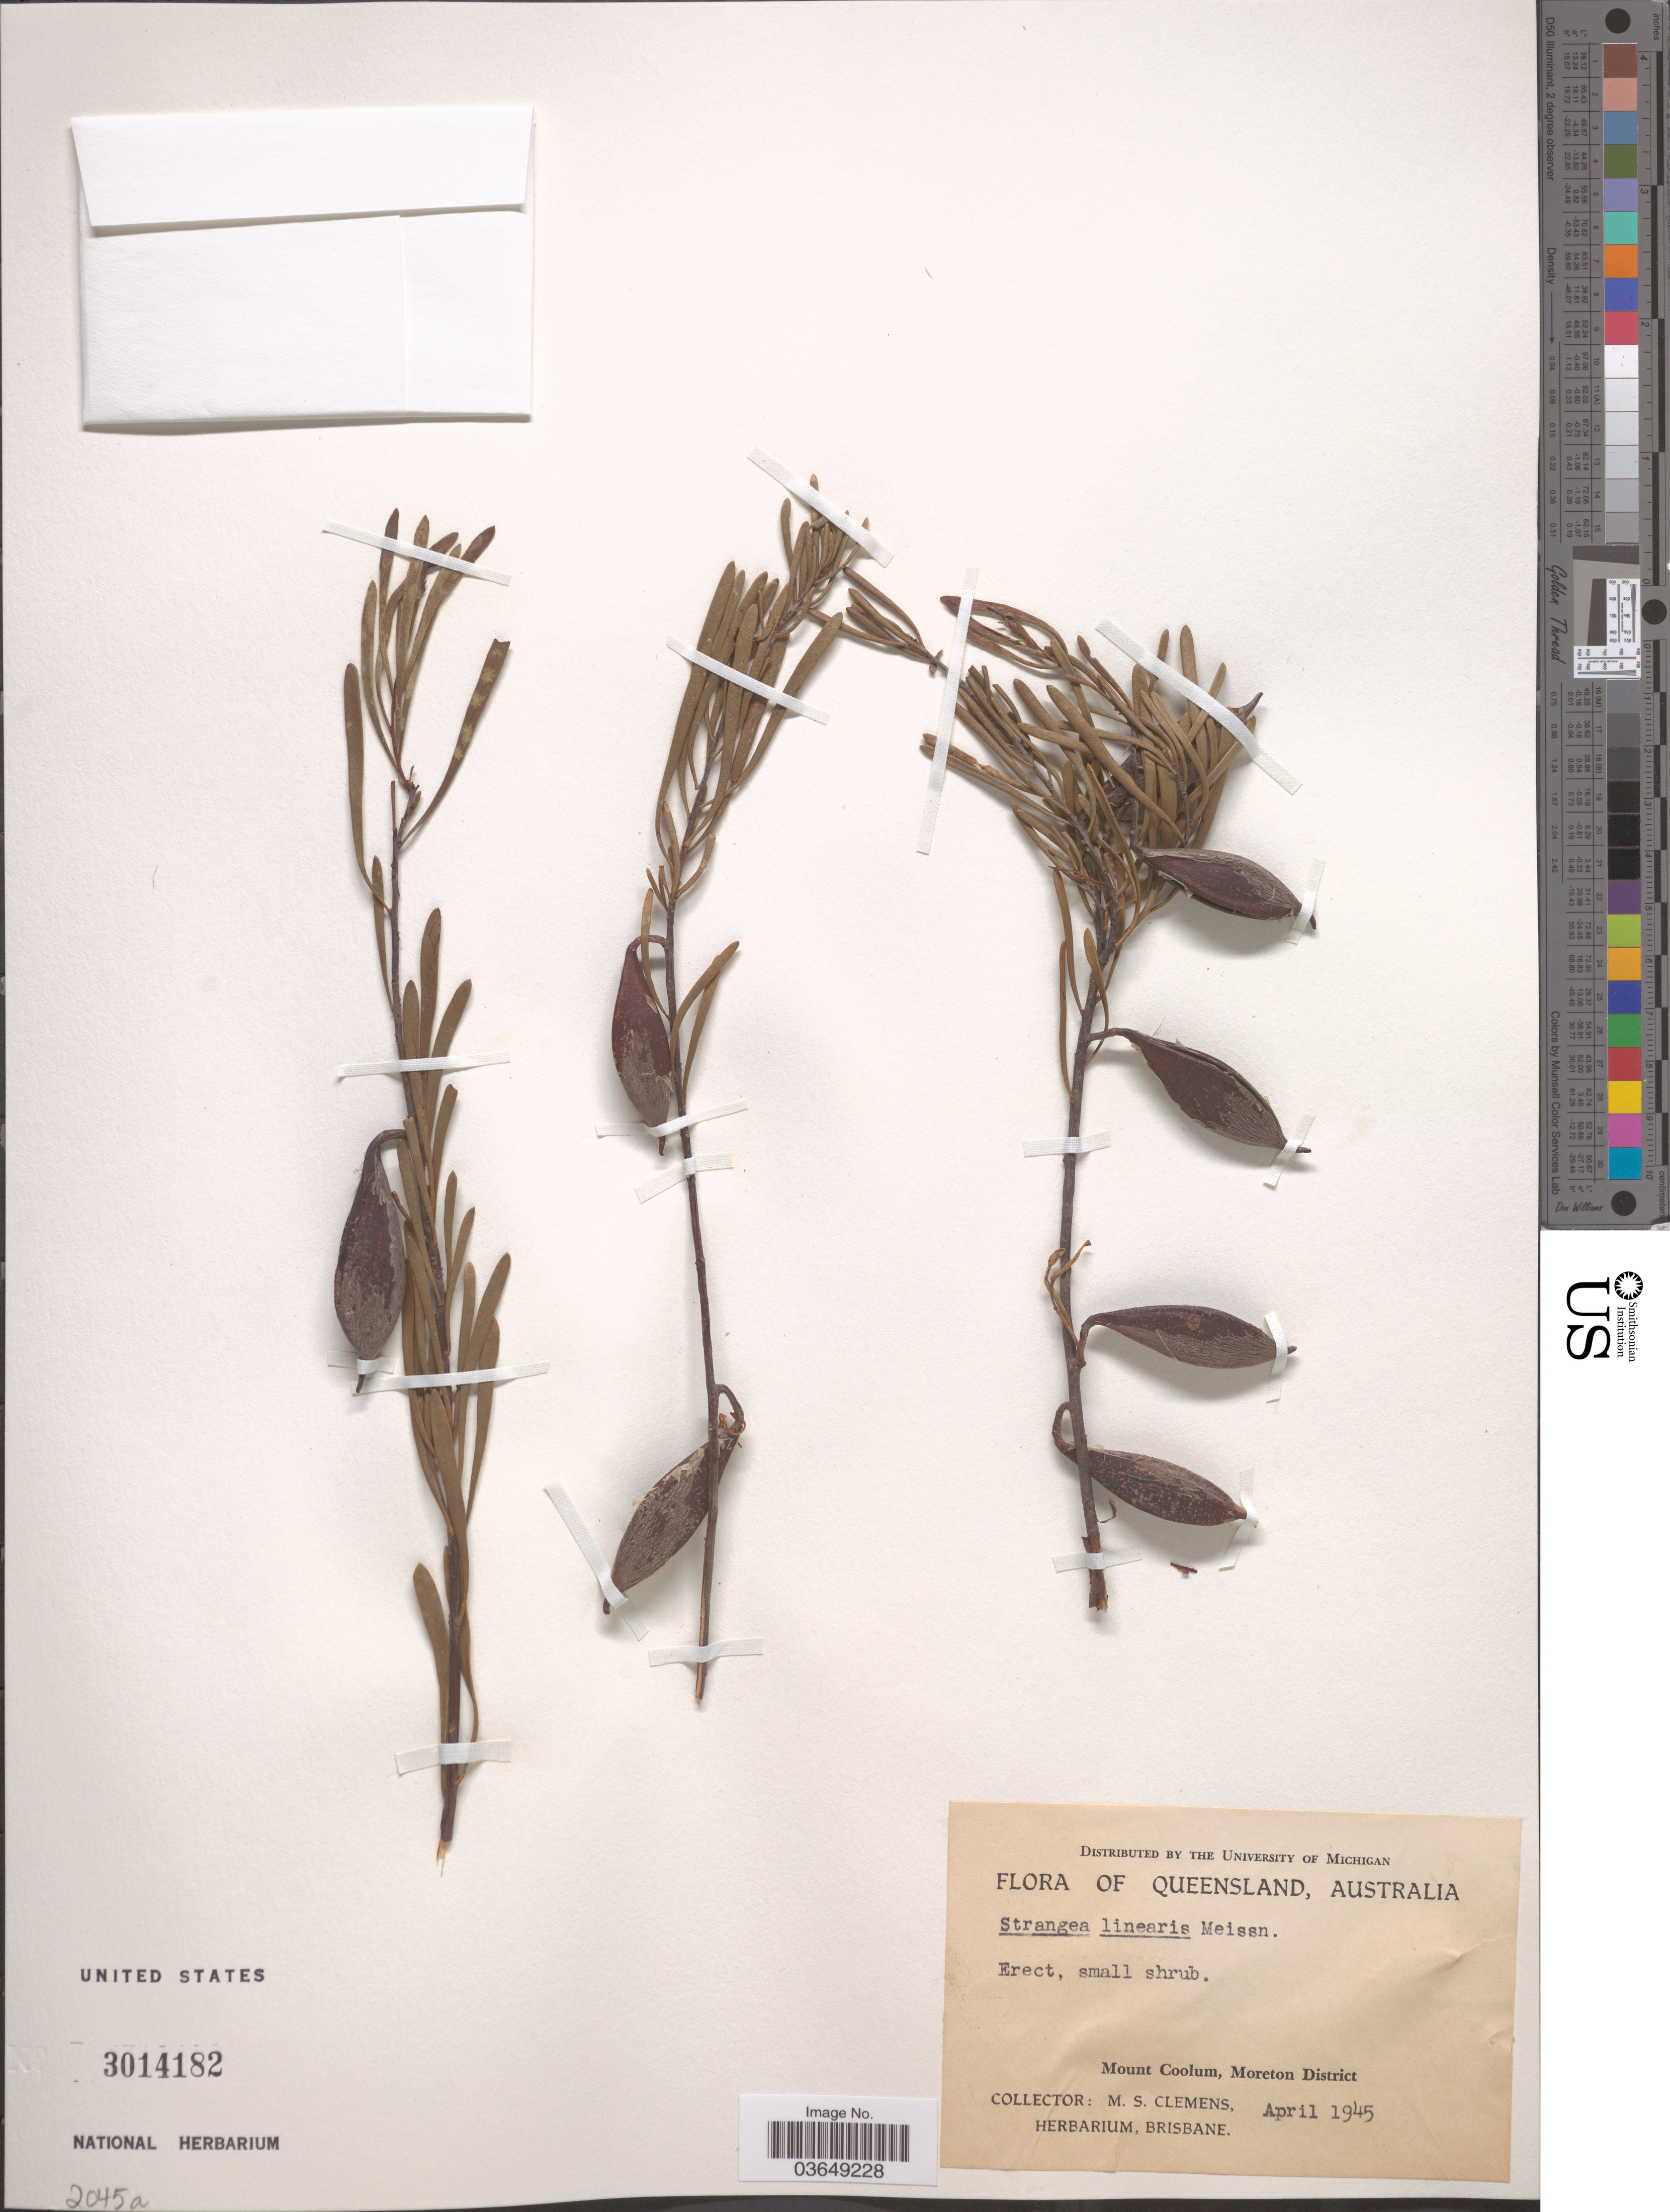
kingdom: Plantae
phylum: Tracheophyta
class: Magnoliopsida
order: Proteales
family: Proteaceae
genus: Strangea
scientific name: Strangea linearis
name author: Meisn.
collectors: M. S. Clemens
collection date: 1945-04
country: Australia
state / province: Queensland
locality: Mount Coolum, Moreton District.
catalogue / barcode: US 3014182